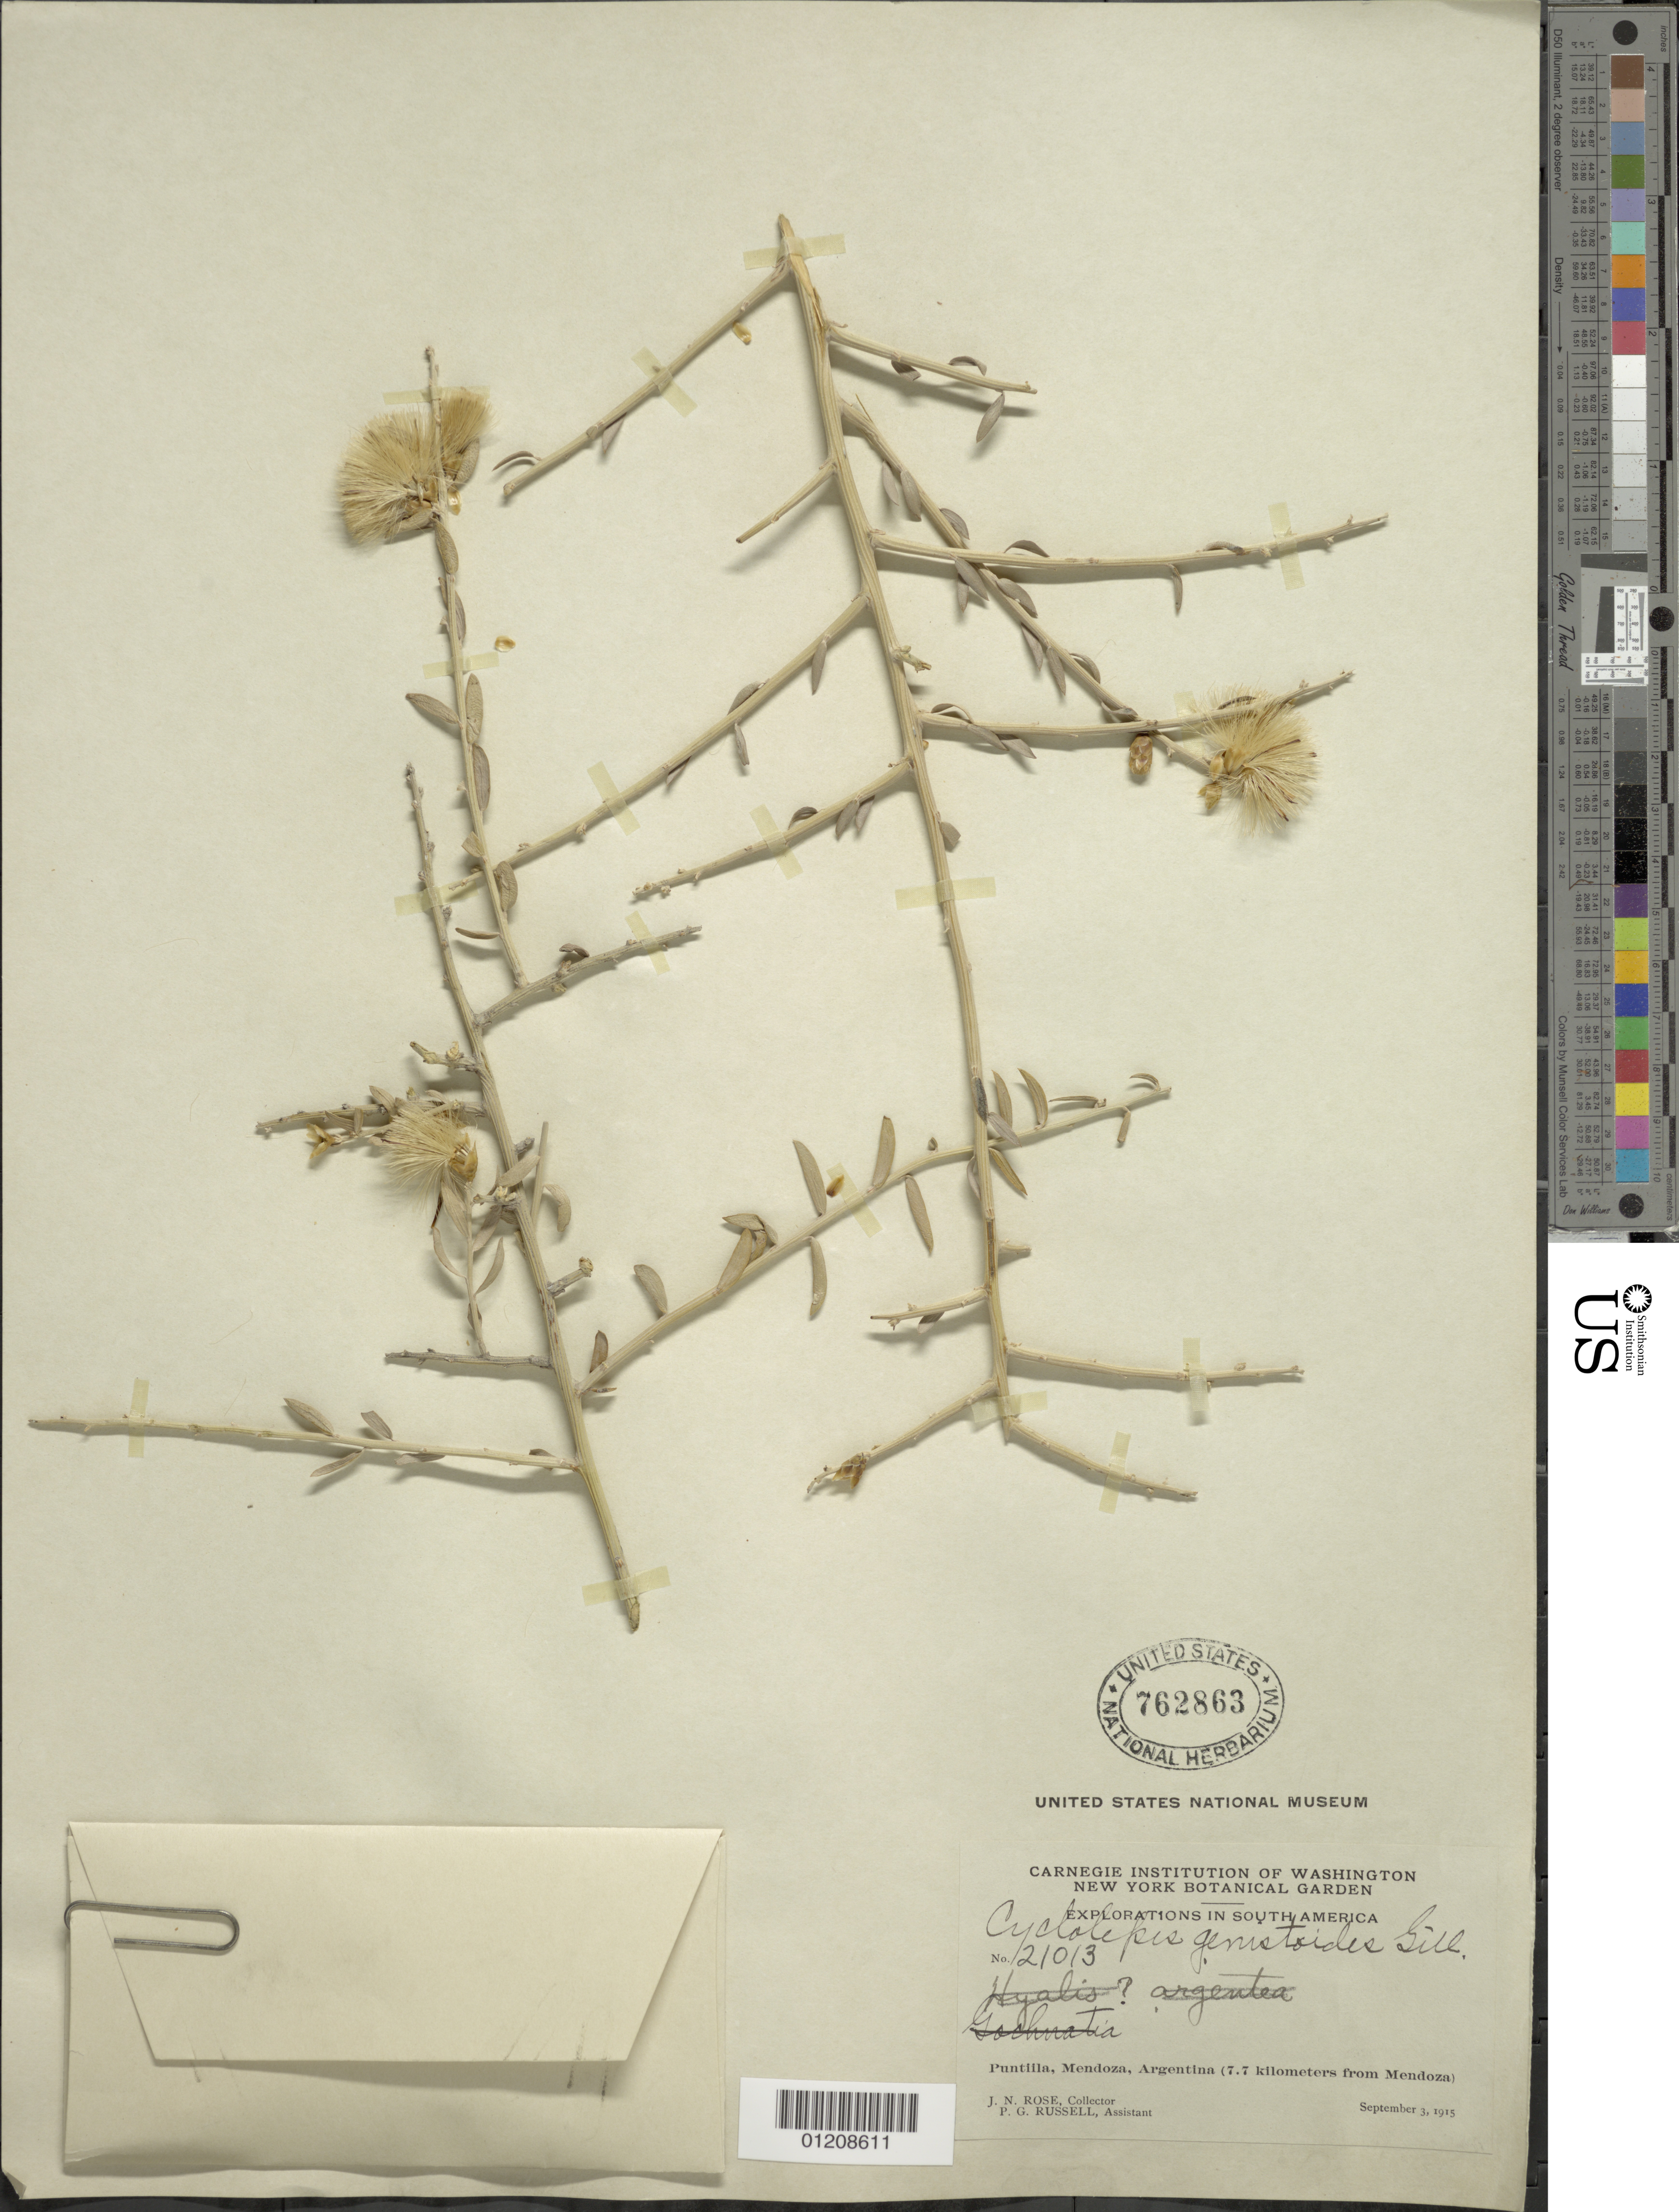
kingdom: Plantae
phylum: Tracheophyta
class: Magnoliopsida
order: Asterales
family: Asteraceae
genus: Cyclolepis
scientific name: Cyclolepis genistoides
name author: Gill. ex D. Don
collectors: J. N. Rose & P. Russell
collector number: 21013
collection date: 1915-09-03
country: Argentina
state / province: Mendoza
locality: Puntilla, Mendoza (7.7 km from Mendoza)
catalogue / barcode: US 762863